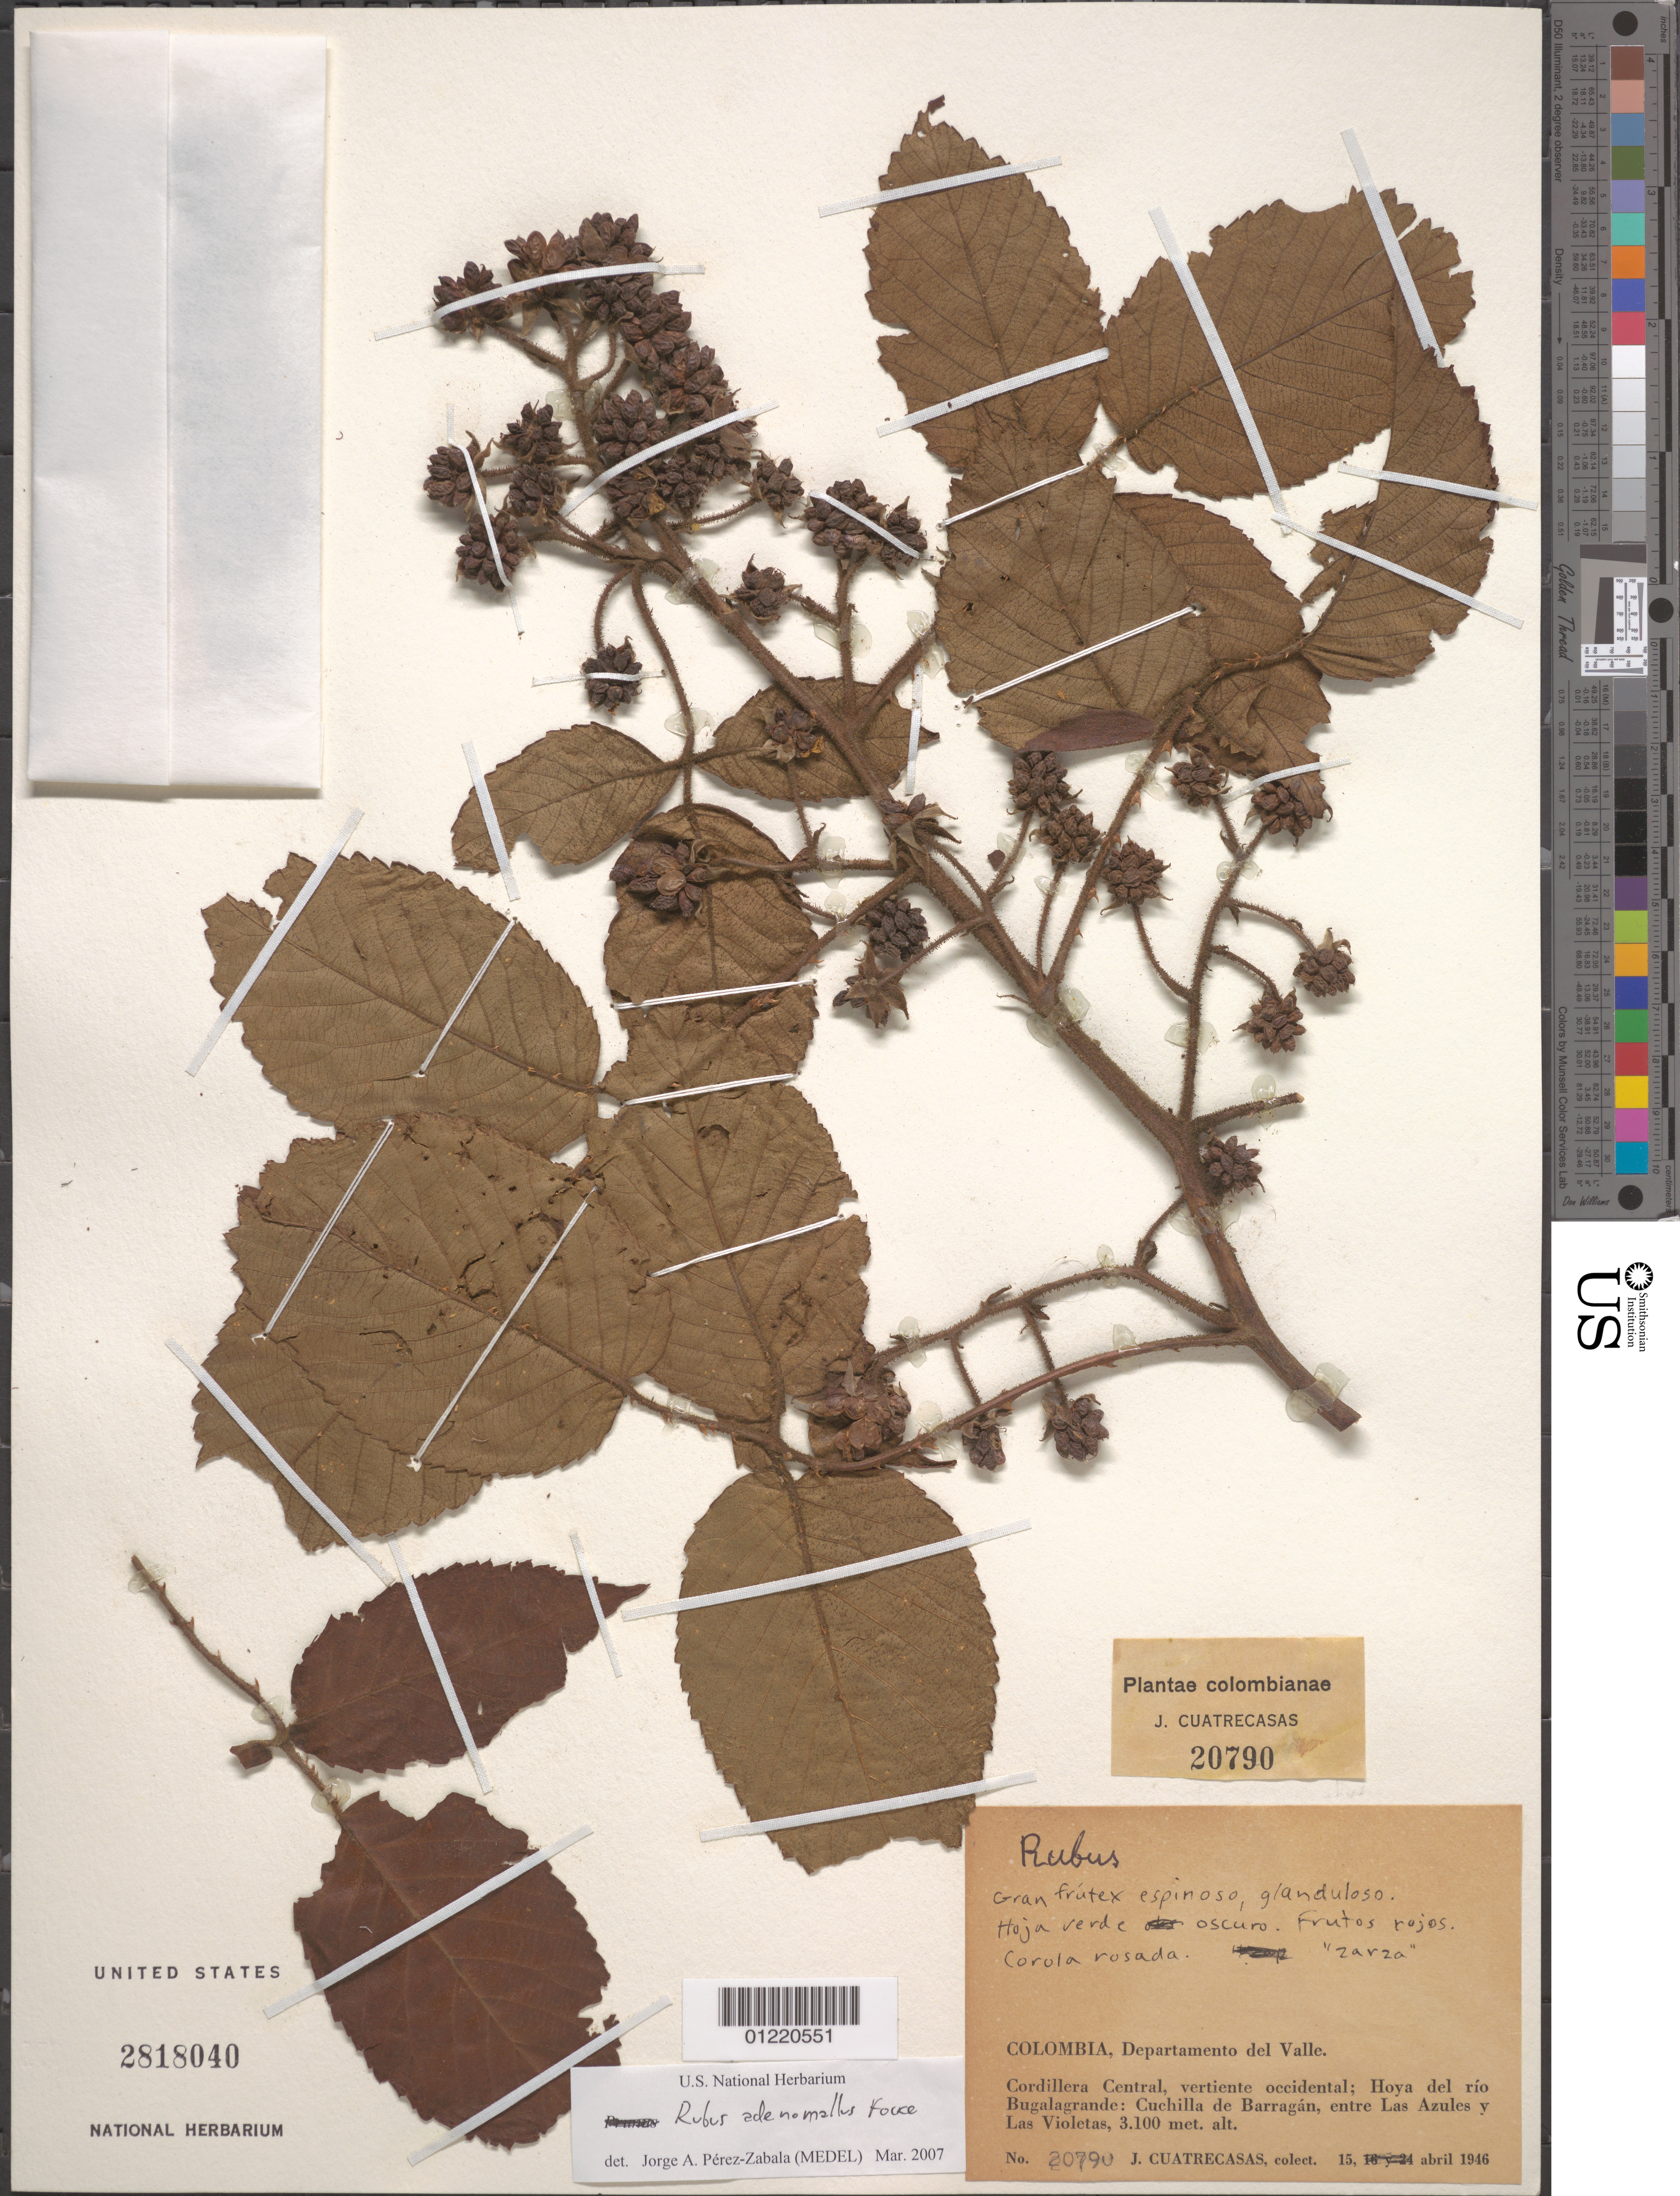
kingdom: Plantae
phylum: Tracheophyta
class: Magnoliopsida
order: Rosales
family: Rosaceae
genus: Rubus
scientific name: Rubus adenomallus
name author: Focke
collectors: J. Cuatrecasas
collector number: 20790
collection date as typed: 15 Apr 1946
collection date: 1946-04-15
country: Colombia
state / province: Valle del Cauca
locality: Cordillera Central, vertiente occidental; Hoya del rio Bugalagrande: Cuchilla de Barragán, entre Las Azules y Las Violetas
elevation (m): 3100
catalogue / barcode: US 2818040